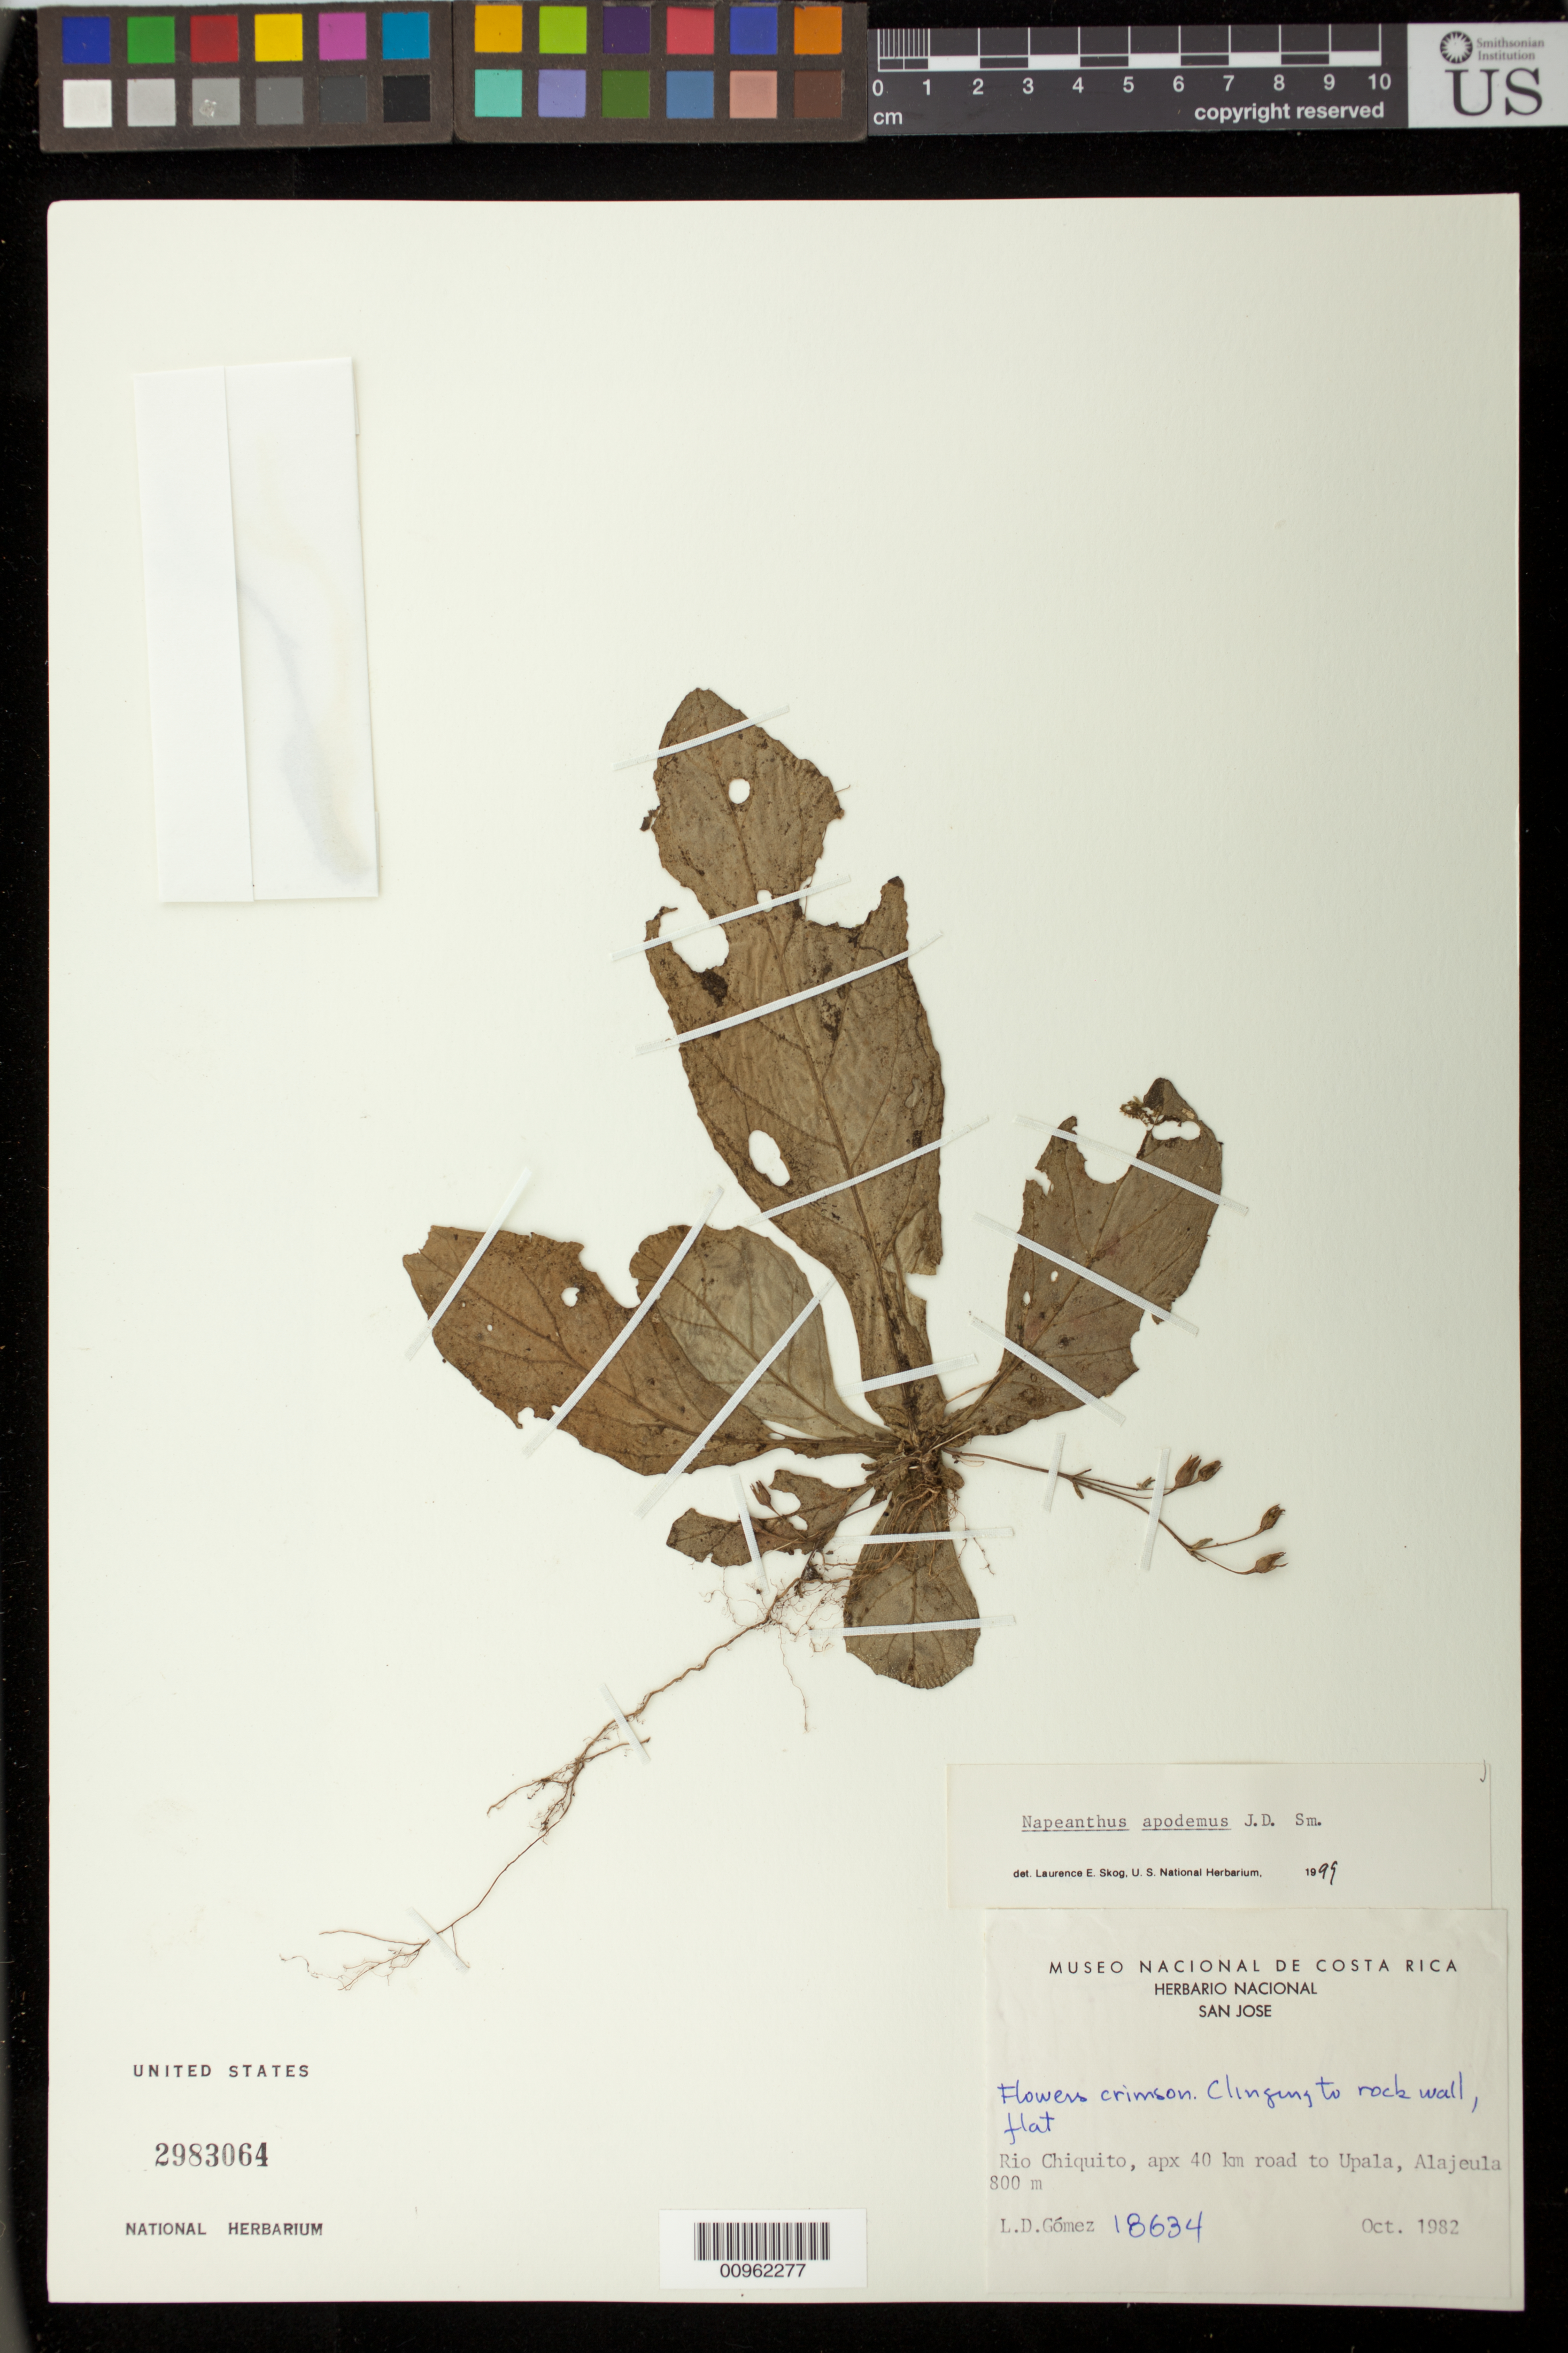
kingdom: Plantae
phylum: Tracheophyta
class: Magnoliopsida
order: Lamiales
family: Gesneriaceae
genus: Napeanthus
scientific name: Napeanthus apodemus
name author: Donn. Sm.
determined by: Skog, Laurence E.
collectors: L. D. Gómez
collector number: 18634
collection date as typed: Oct 1982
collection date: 1982-10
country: Costa Rica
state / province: Alajuela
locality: Rio Chiquito, apx. 40 km road to Upala, Alajuela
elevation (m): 800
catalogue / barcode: US 2983064